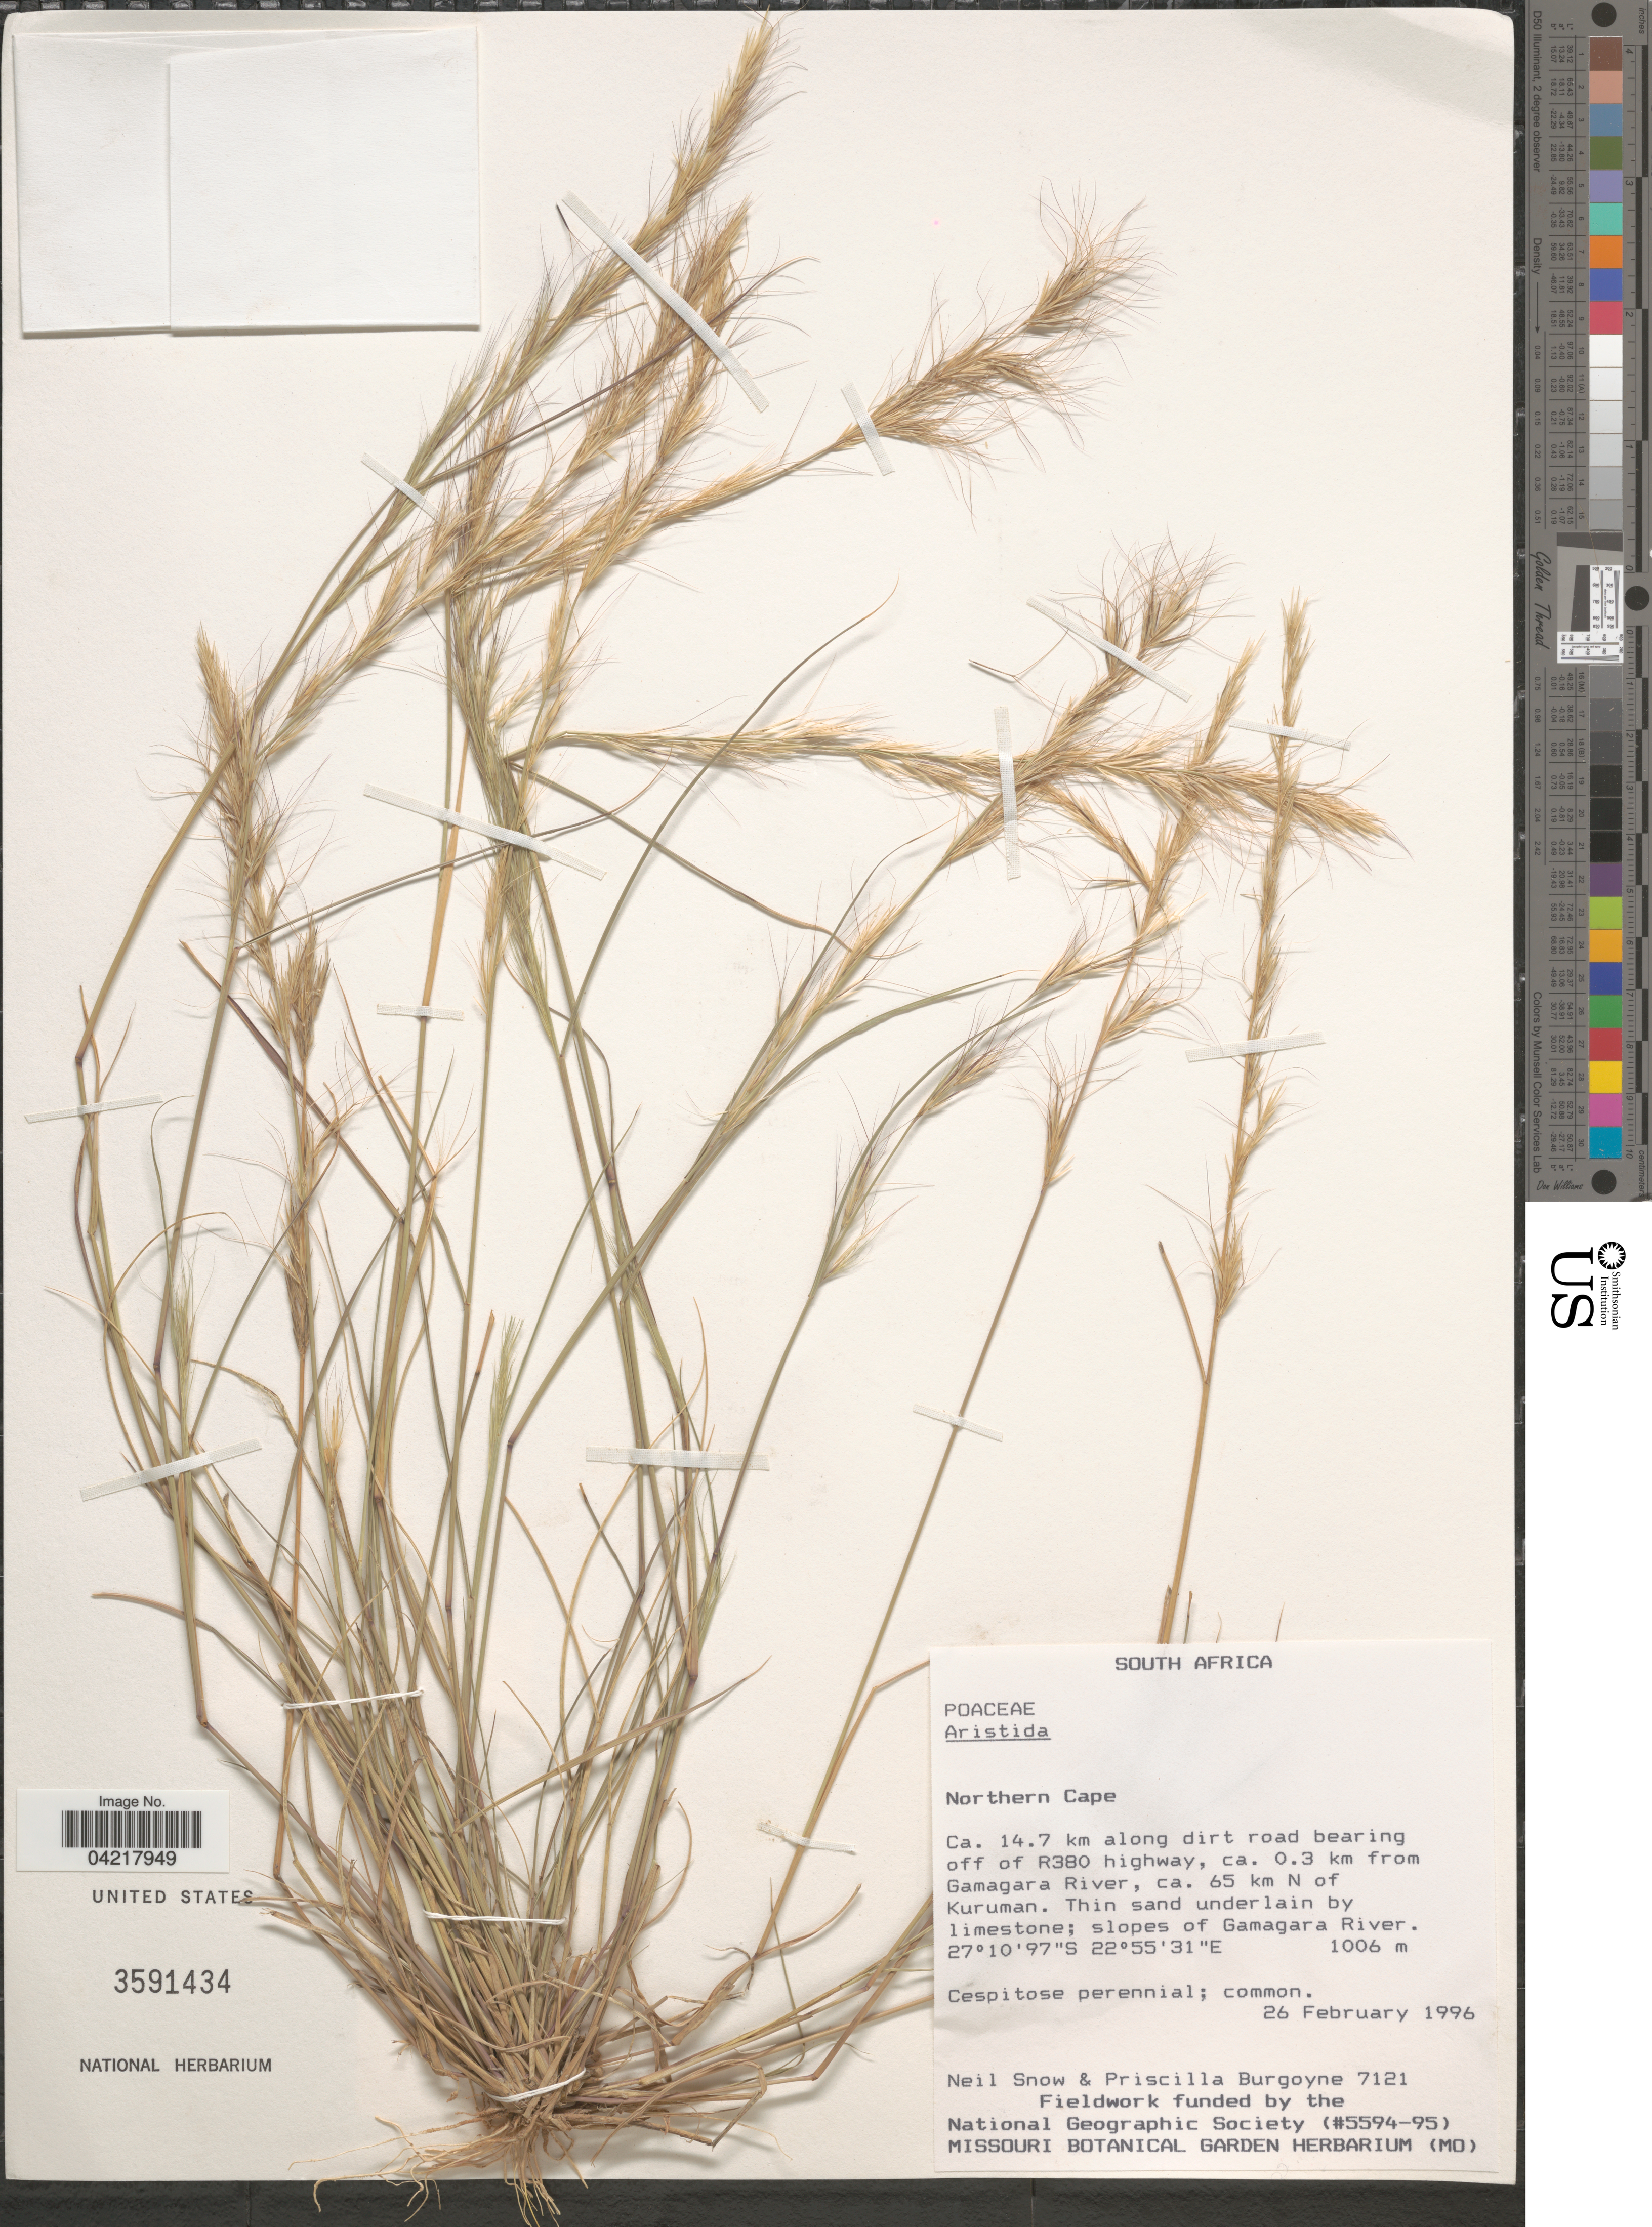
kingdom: Plantae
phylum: Tracheophyta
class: Liliopsida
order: Poales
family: Poaceae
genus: Aristida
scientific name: Aristida sp.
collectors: N. Snow & P. M. Burgoyne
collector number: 7121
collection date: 1996-02-26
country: South Africa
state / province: Northern Cape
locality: Ca. 14.7 km along dirt road bearing off of R380 highway, ca. 0.3 km from Gamagara River, ca. 65 km N of Kuruman. Slopes of Gamagara River.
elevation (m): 106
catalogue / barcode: US 3591434